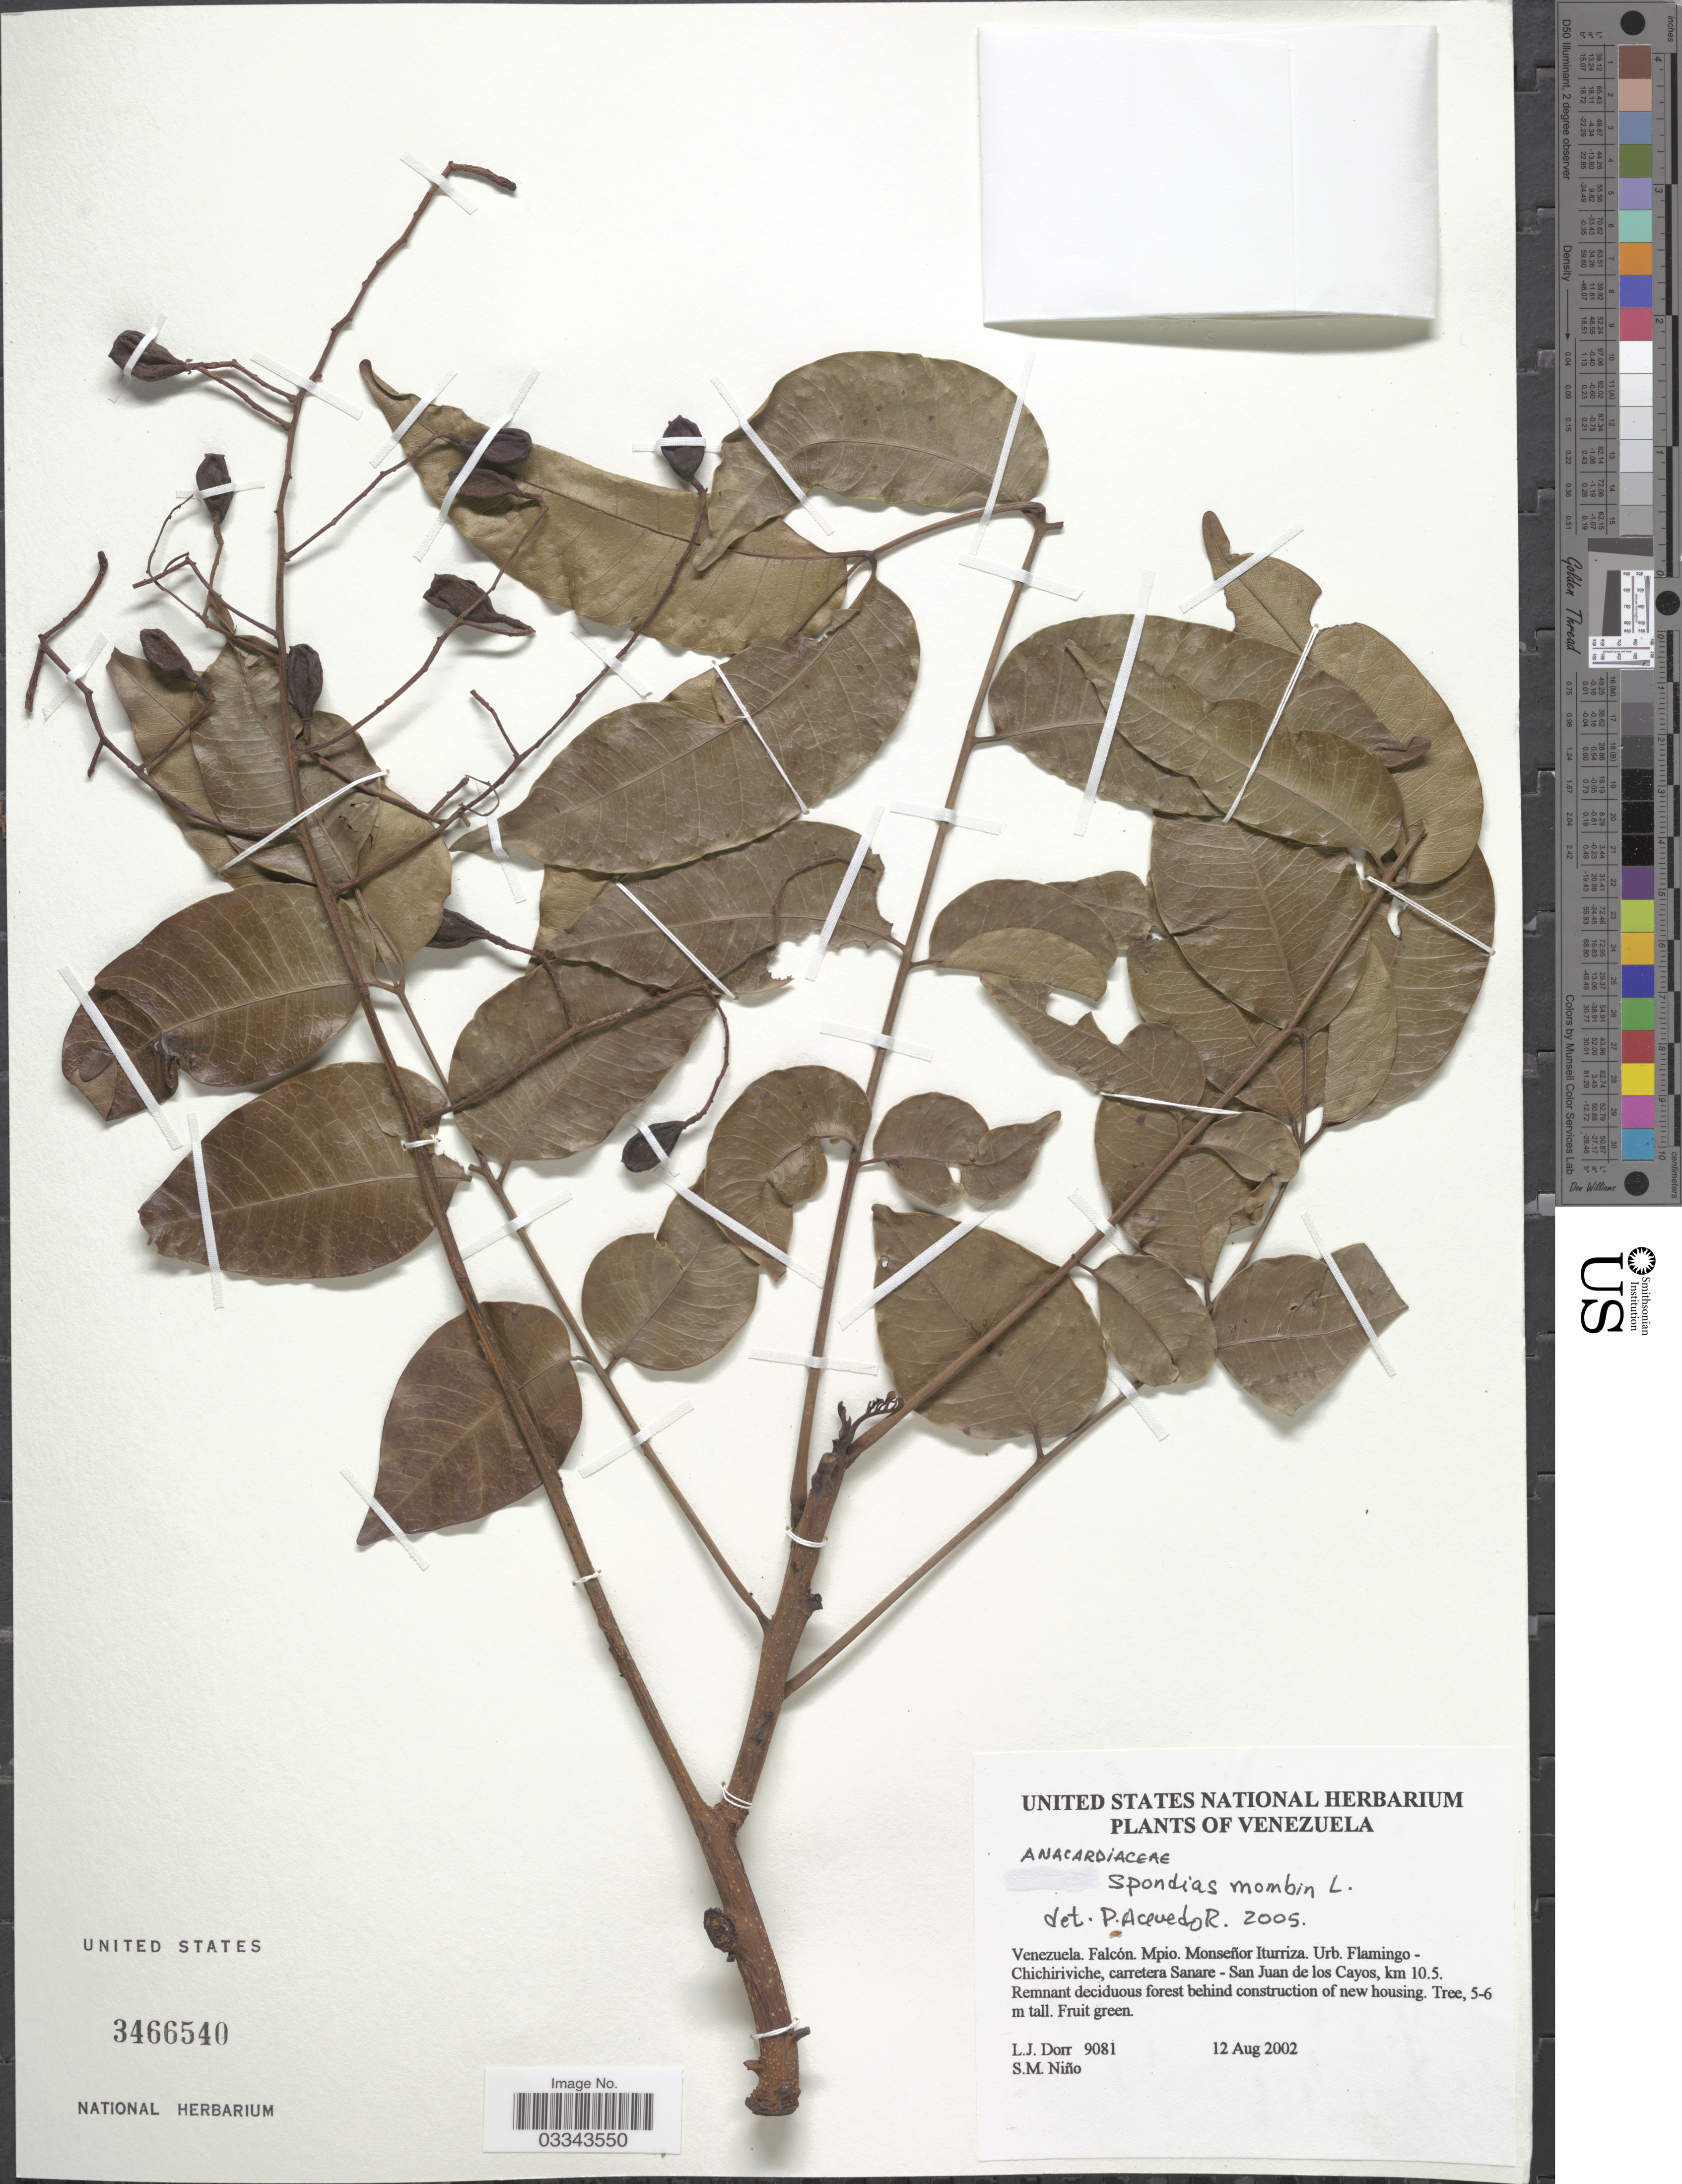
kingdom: Plantae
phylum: Tracheophyta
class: Magnoliopsida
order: Sapindales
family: Anacardiaceae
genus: Spondias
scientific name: Spondias mombin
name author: L.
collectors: L. J. Dorr & S. M. Niño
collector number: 9081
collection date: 2002-08-12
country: Venezuela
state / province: Falcón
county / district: Monseñor Iturriza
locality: Urb. Flamingo-Chichiriviche, carretera Sanare-San Juan de los Cayos, km 10.5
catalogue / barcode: US 3466540